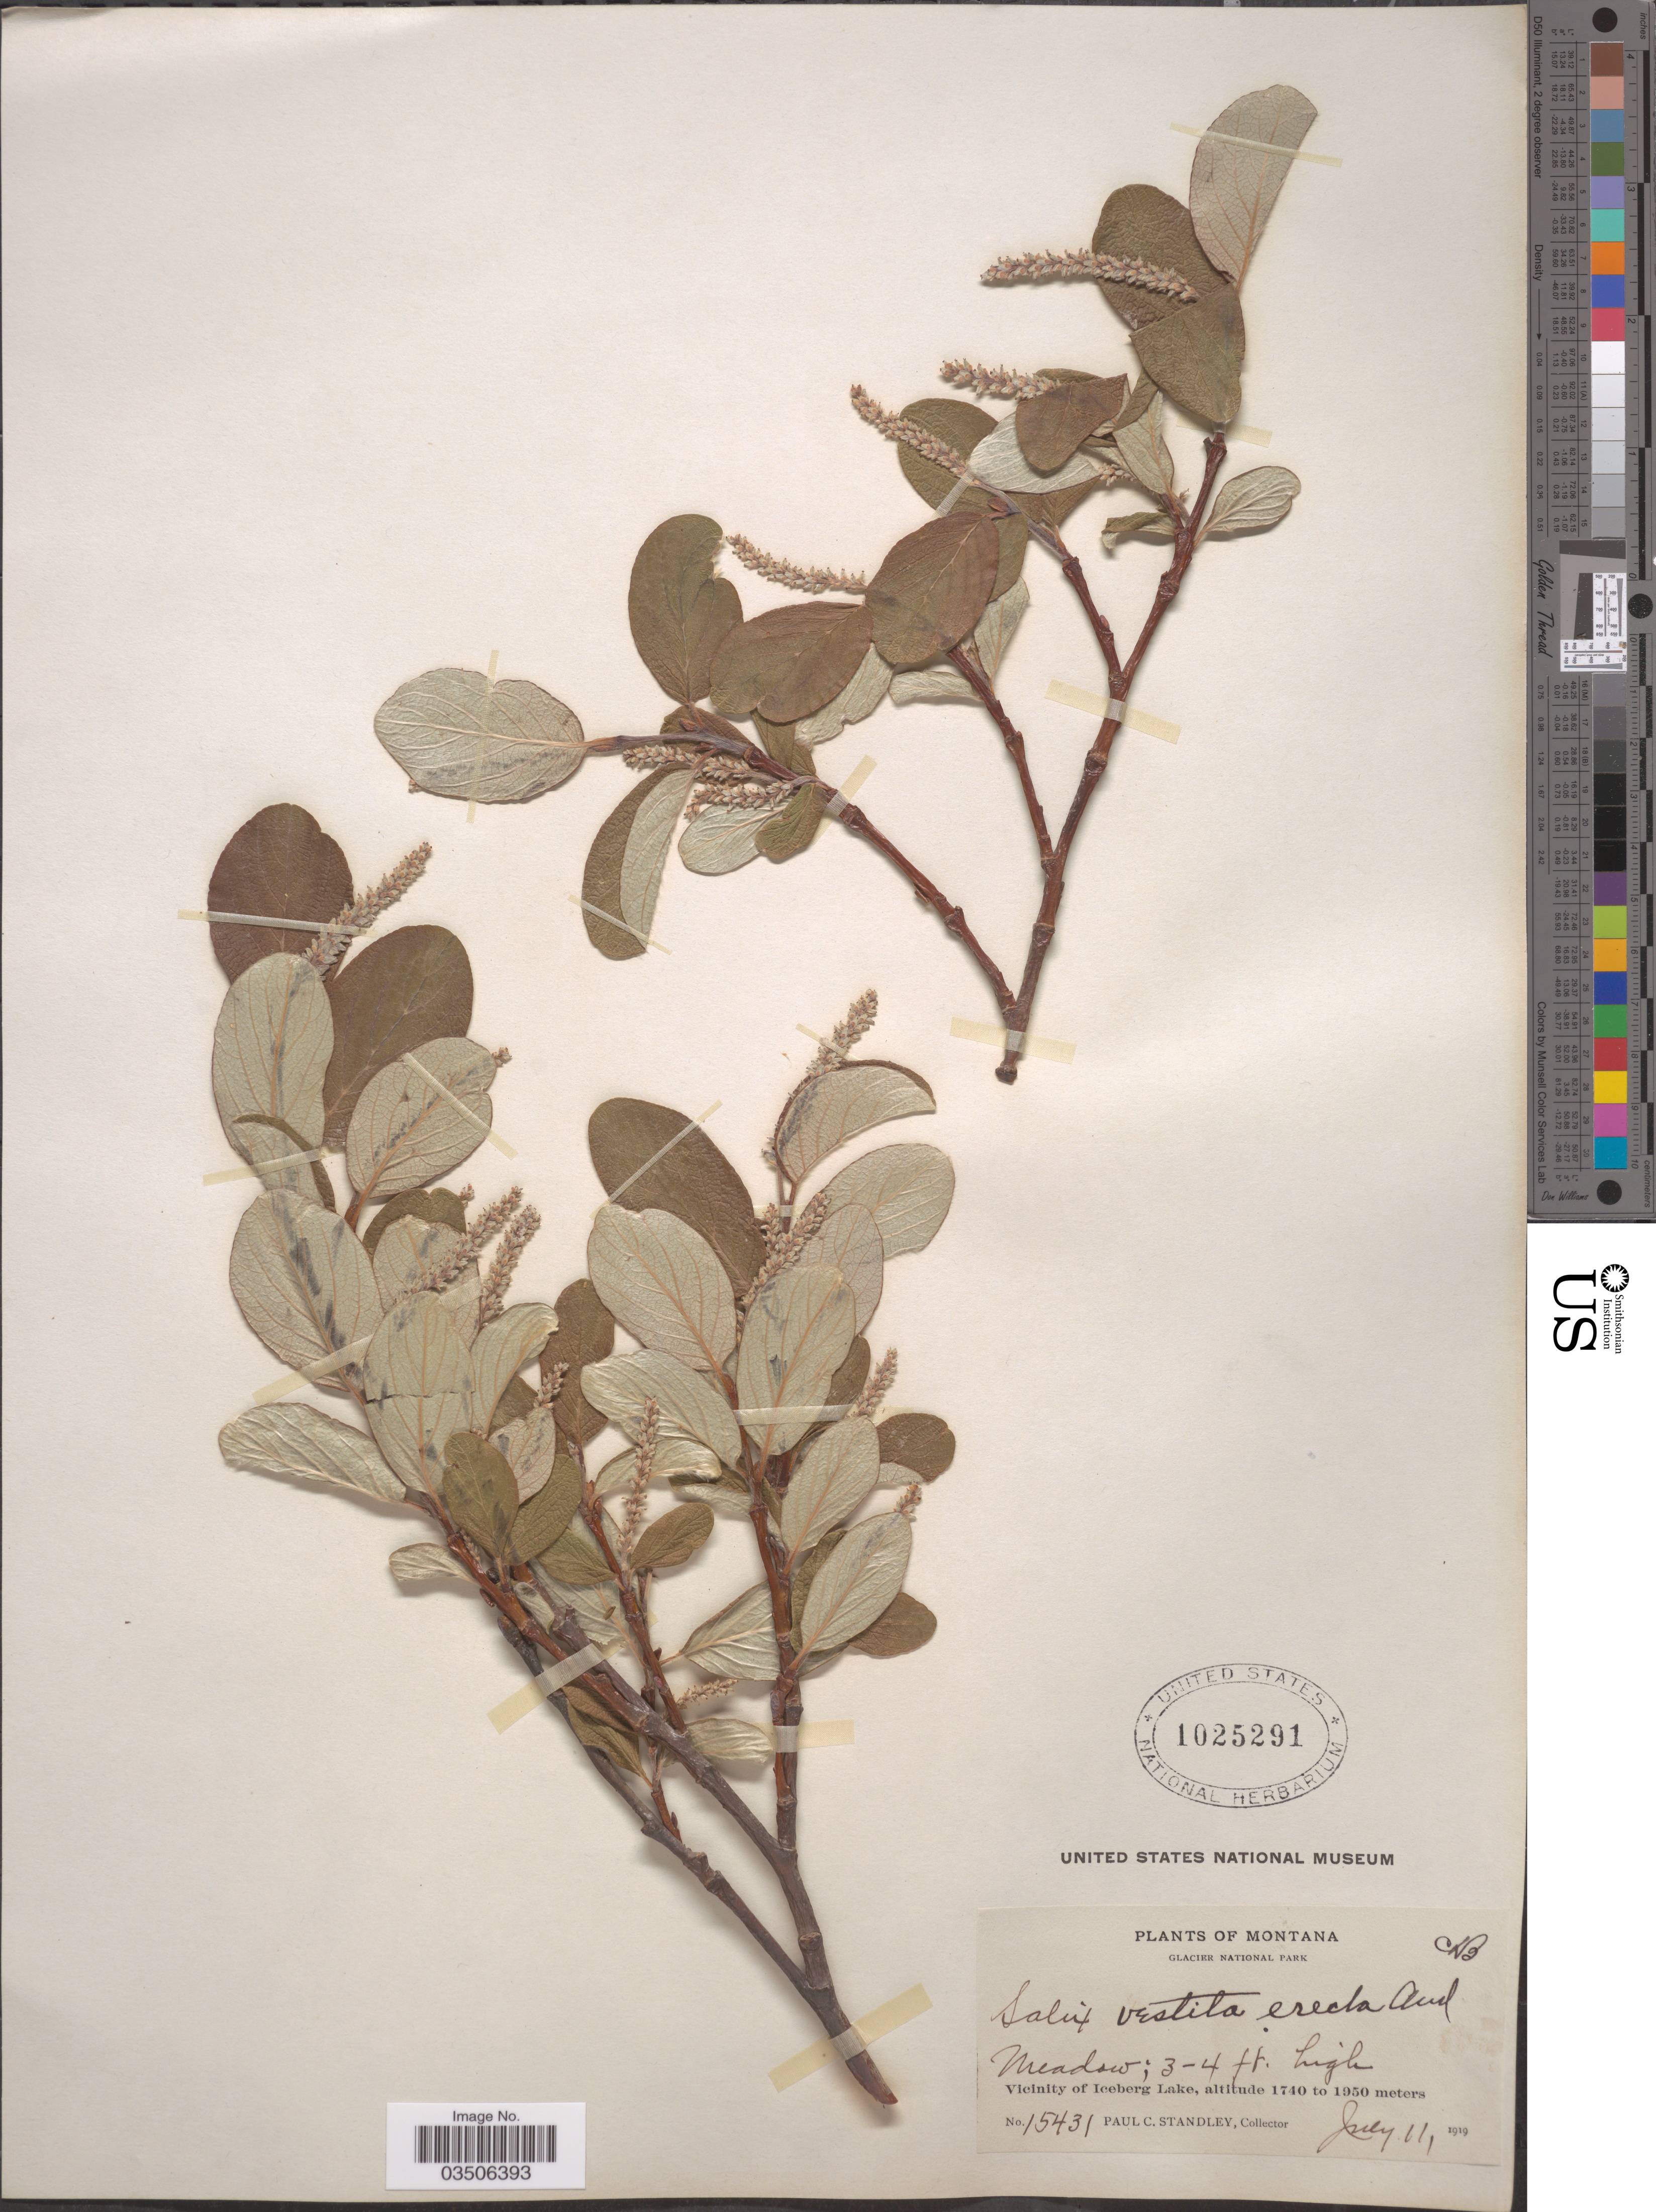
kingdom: Plantae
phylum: Tracheophyta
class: Magnoliopsida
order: Malpighiales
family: Salicaceae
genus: Salix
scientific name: Salix vestita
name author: Pursh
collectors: P. C. Standley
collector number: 15431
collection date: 1919-07-11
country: United States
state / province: Montana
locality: Glacier National Park. Vicinity of Iceberg Lake.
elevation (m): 1740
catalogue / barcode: US 1025291